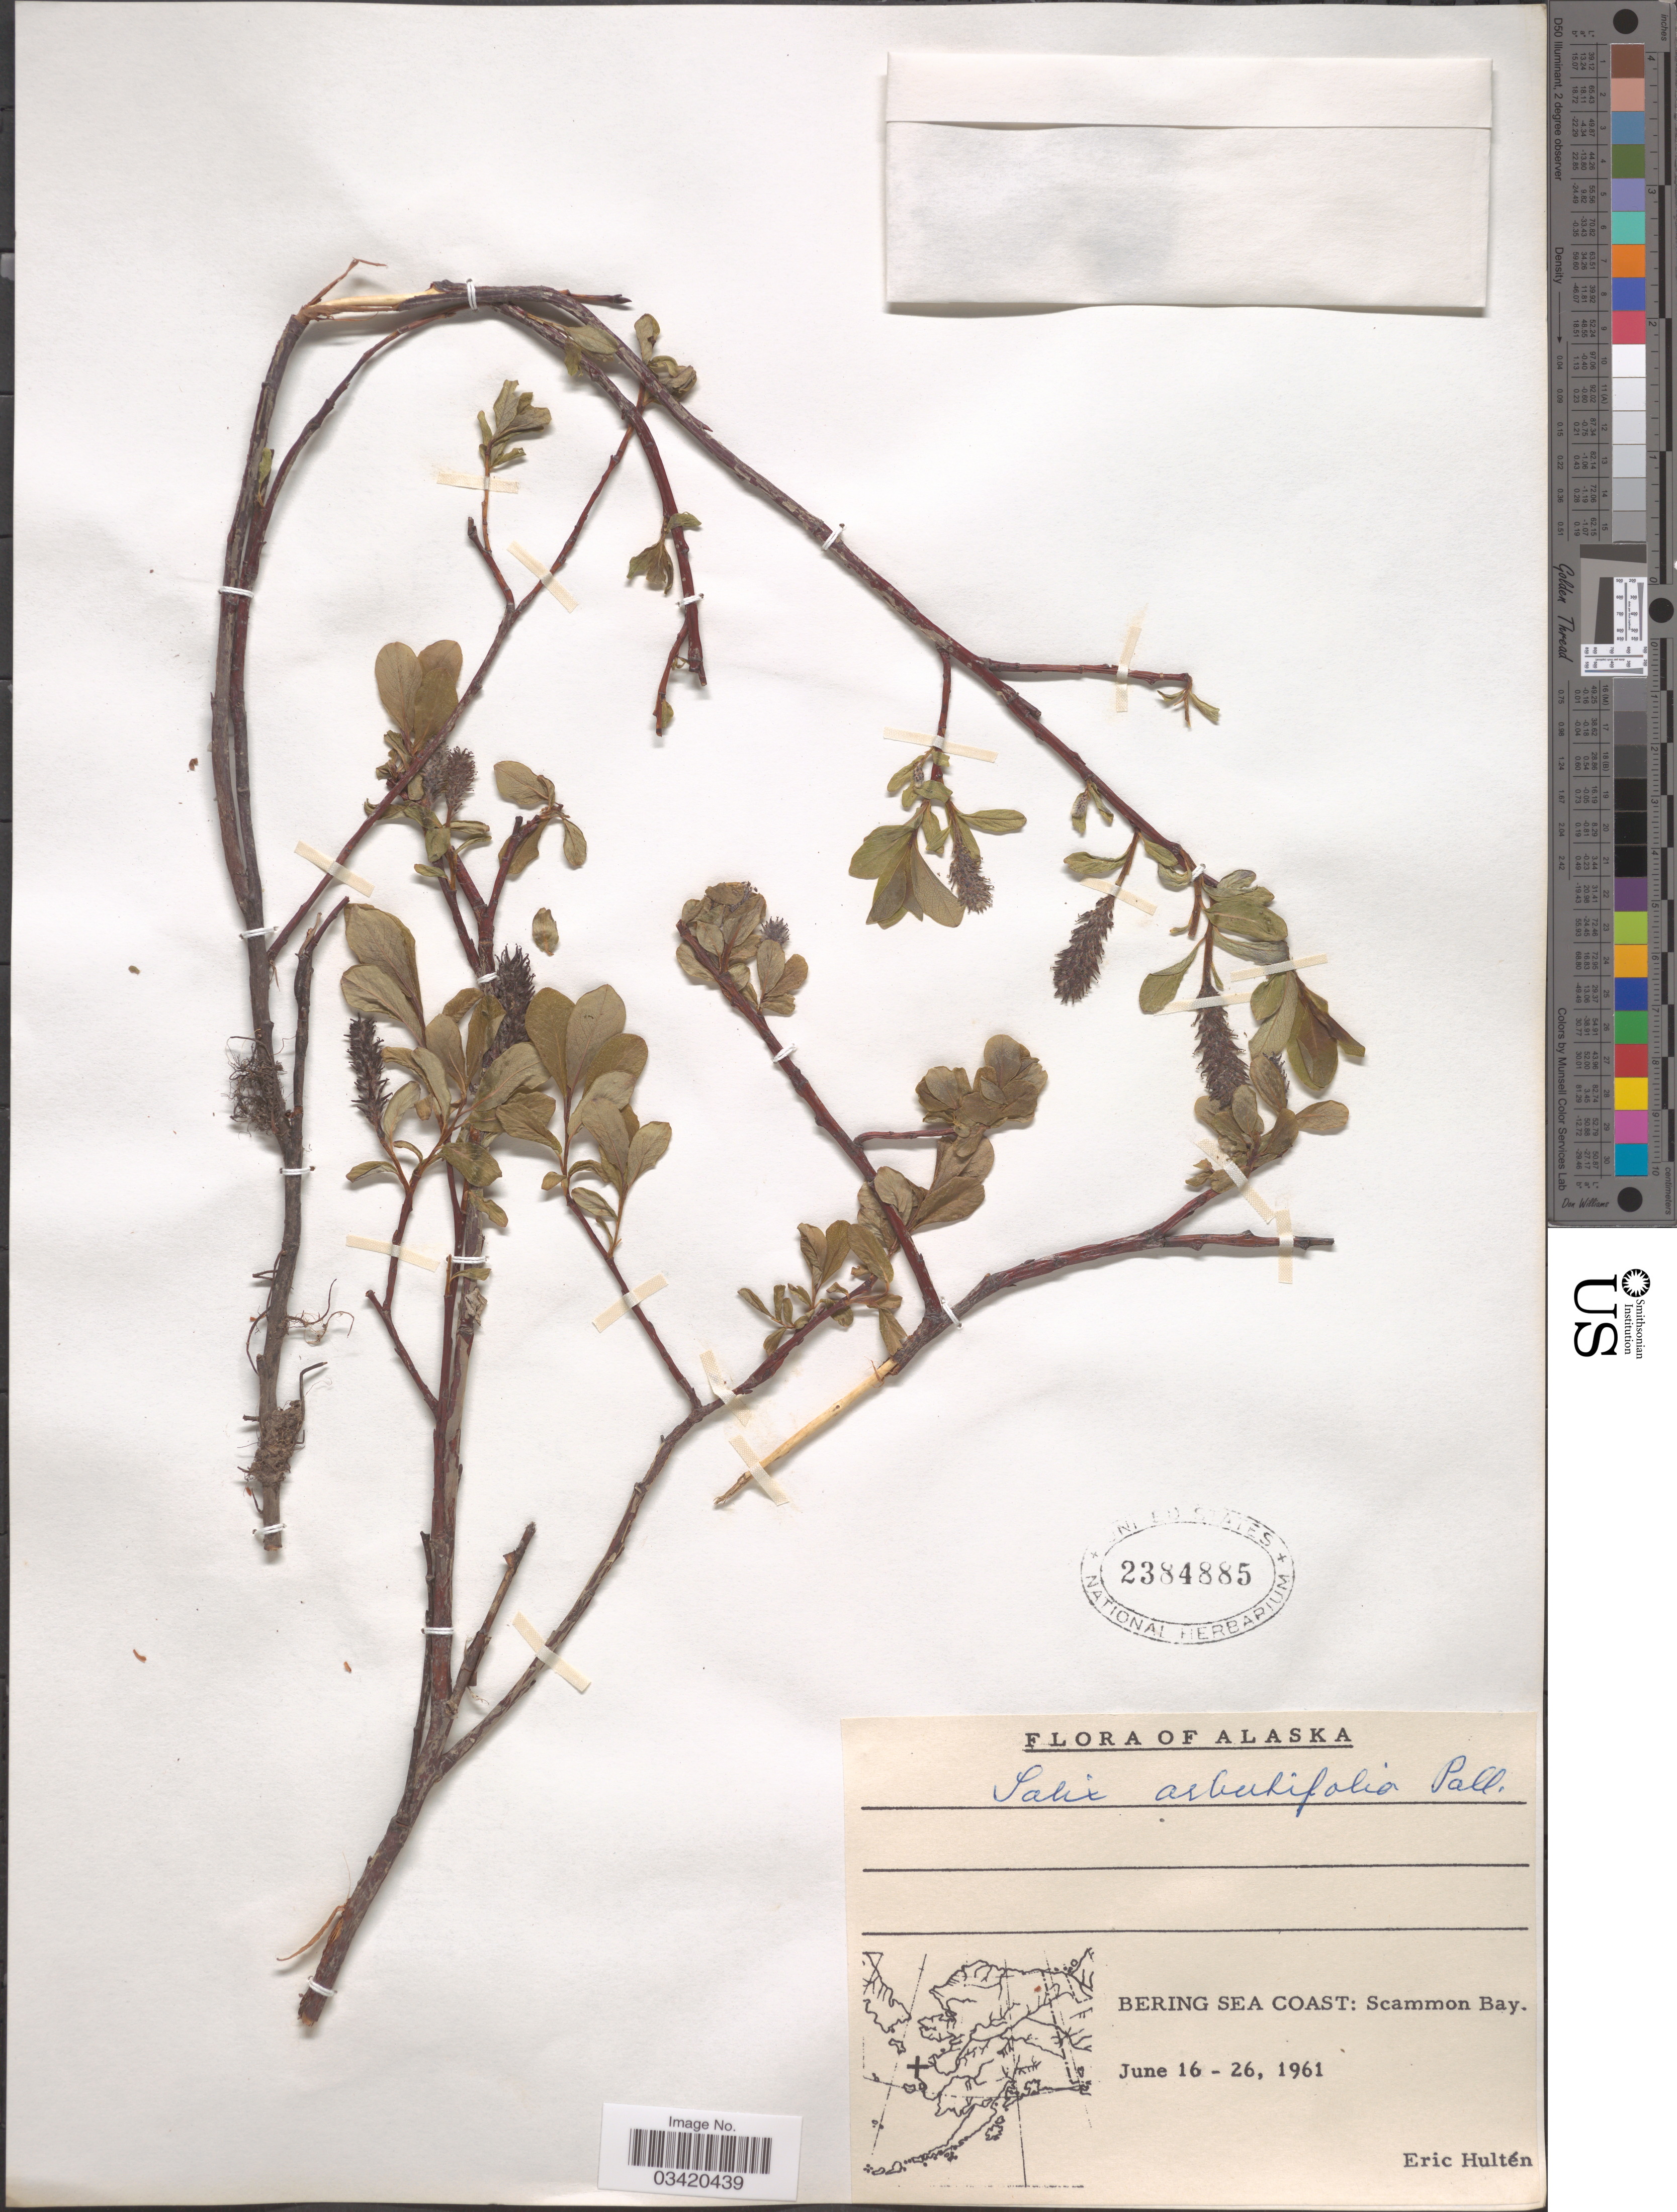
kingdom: Plantae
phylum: Tracheophyta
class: Magnoliopsida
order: Malpighiales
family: Salicaceae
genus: Salix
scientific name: Salix fuscescens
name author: Andersson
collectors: E. G. Hultén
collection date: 1961-06-16/1961-06-26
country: United States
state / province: Alaska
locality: Bering Sea Coast: Scammon Bay.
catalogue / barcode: US 2384885